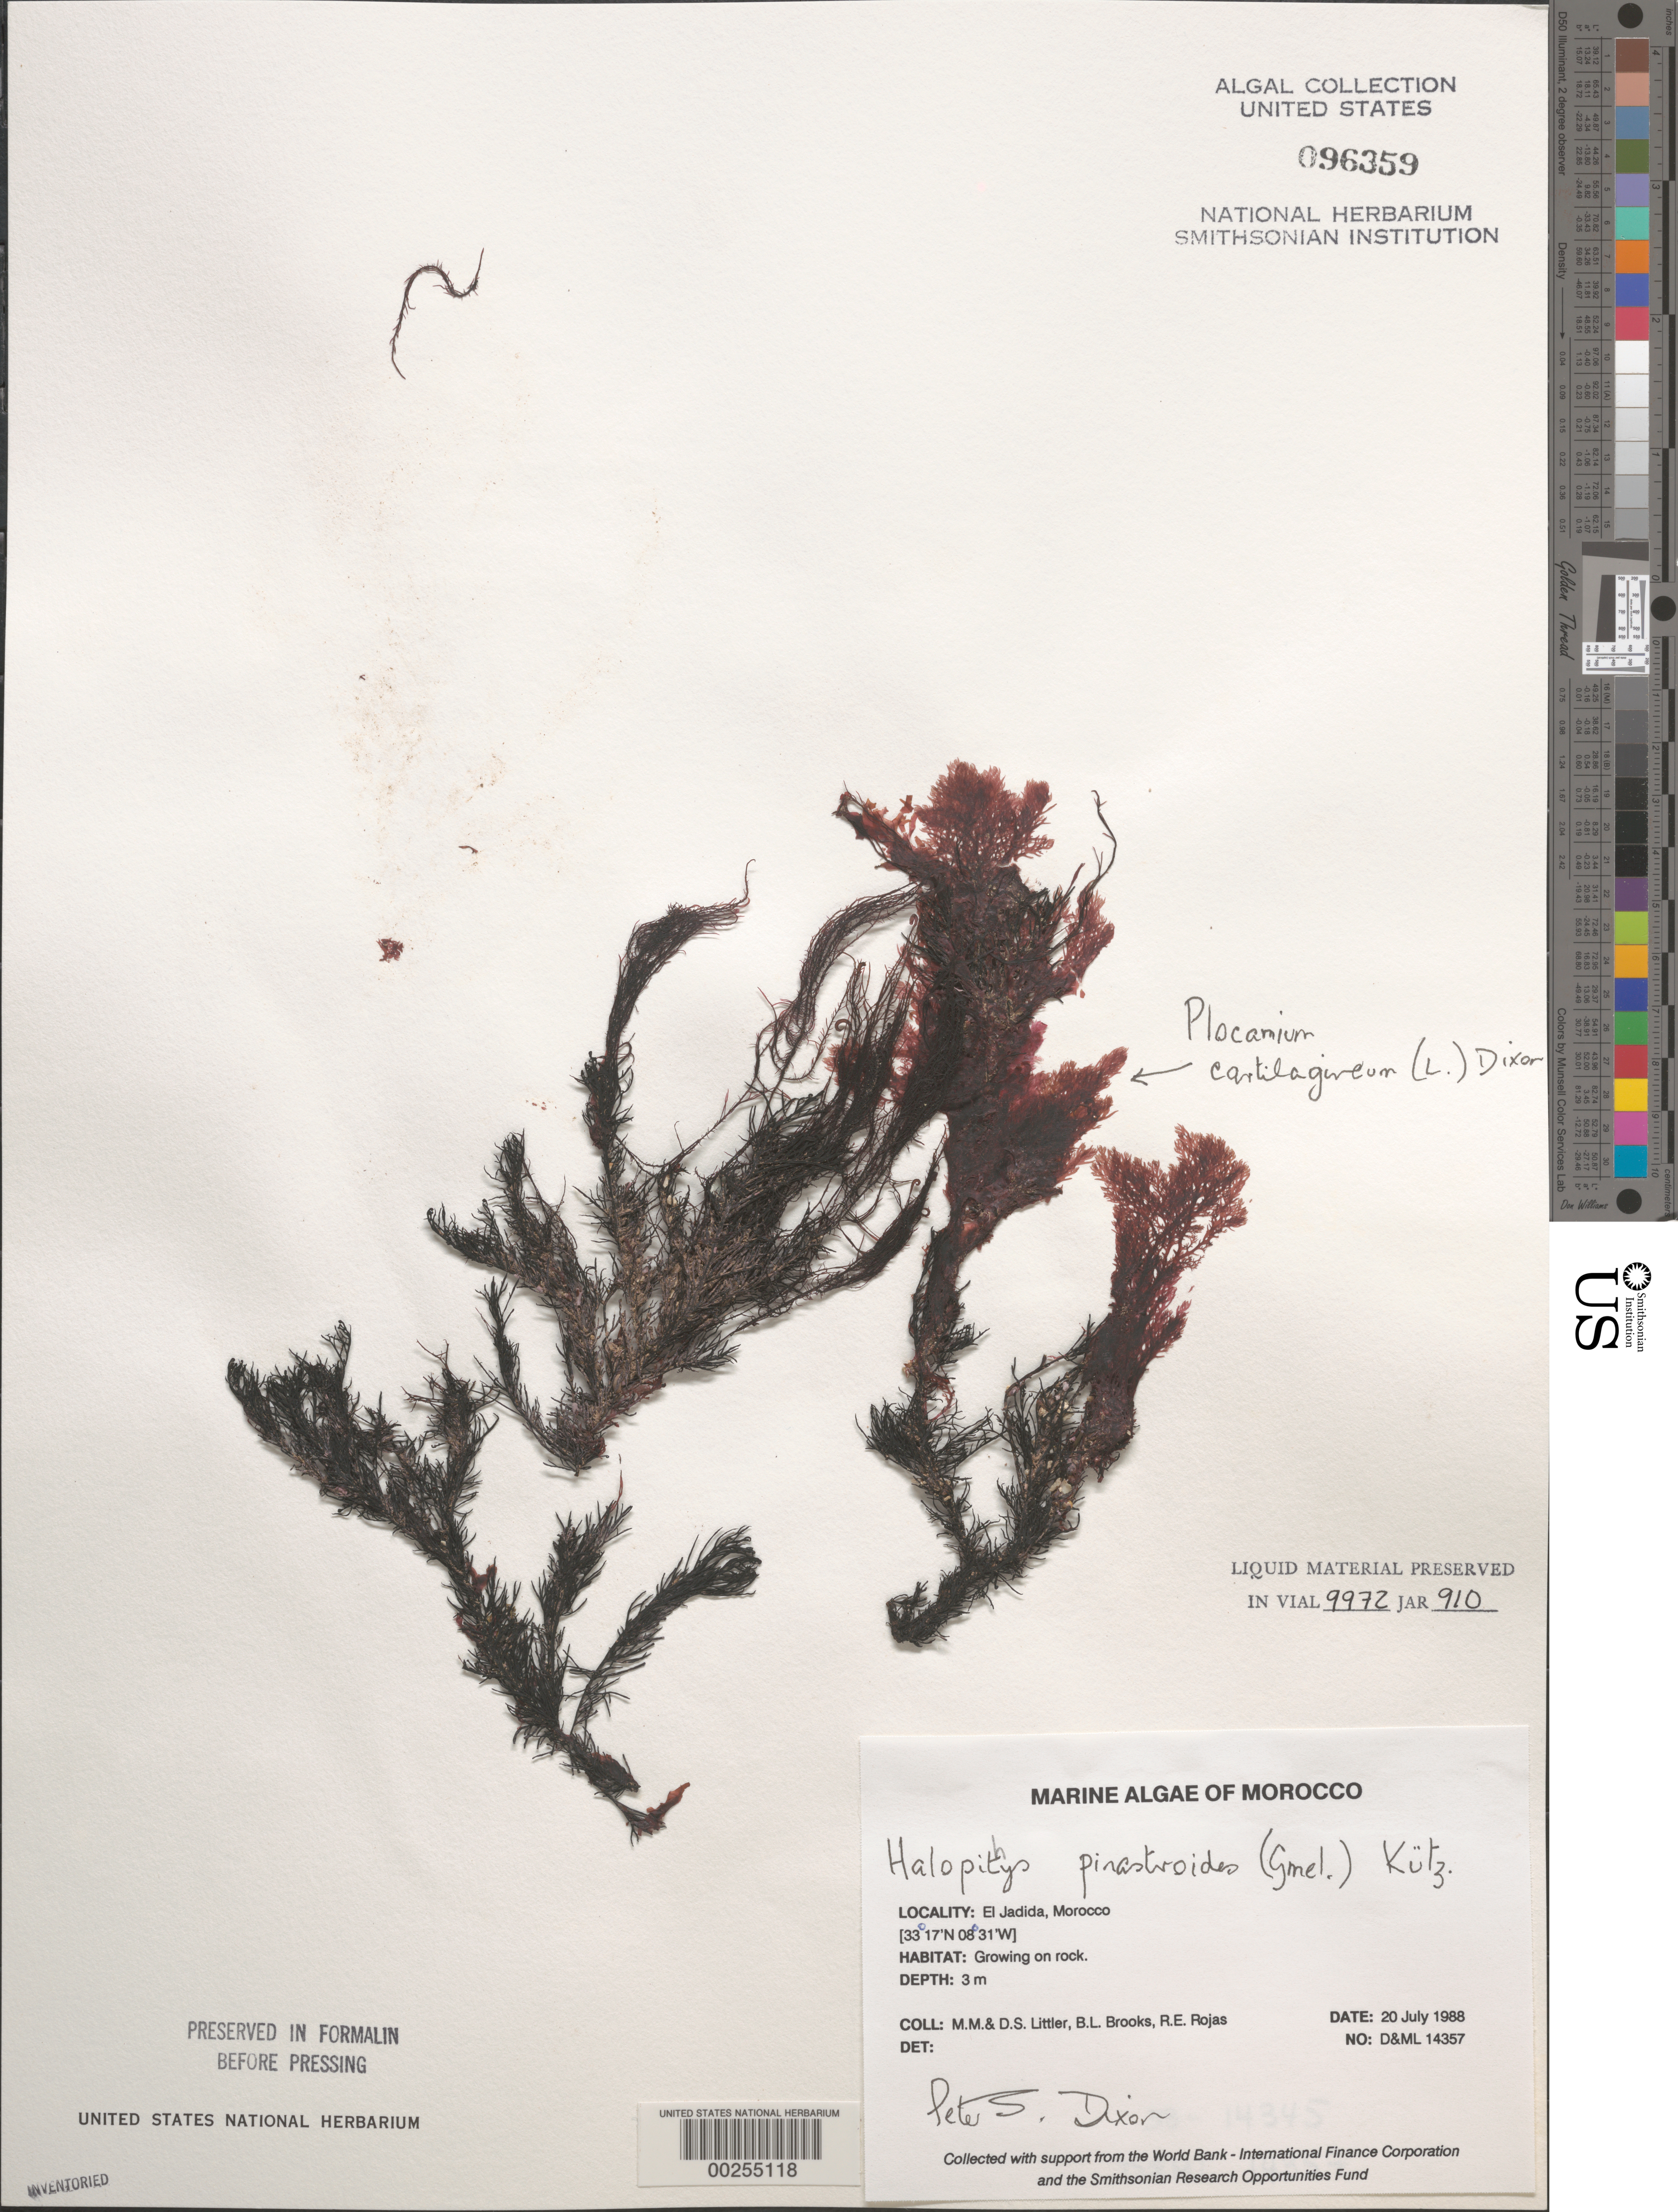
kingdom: Plantae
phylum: Rhodophyta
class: Florideophyceae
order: Ceramiales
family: Rhodomelaceae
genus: Halopithys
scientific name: Halopithys incurvus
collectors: M. M. Littler, D. S. Littler, B. Brooks & R. Rojas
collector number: D&ML 14357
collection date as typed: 20 Jul 1988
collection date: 1988-07-20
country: Morocco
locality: El Jadida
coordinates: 33 17'N, 08 31'W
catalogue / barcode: US 96359